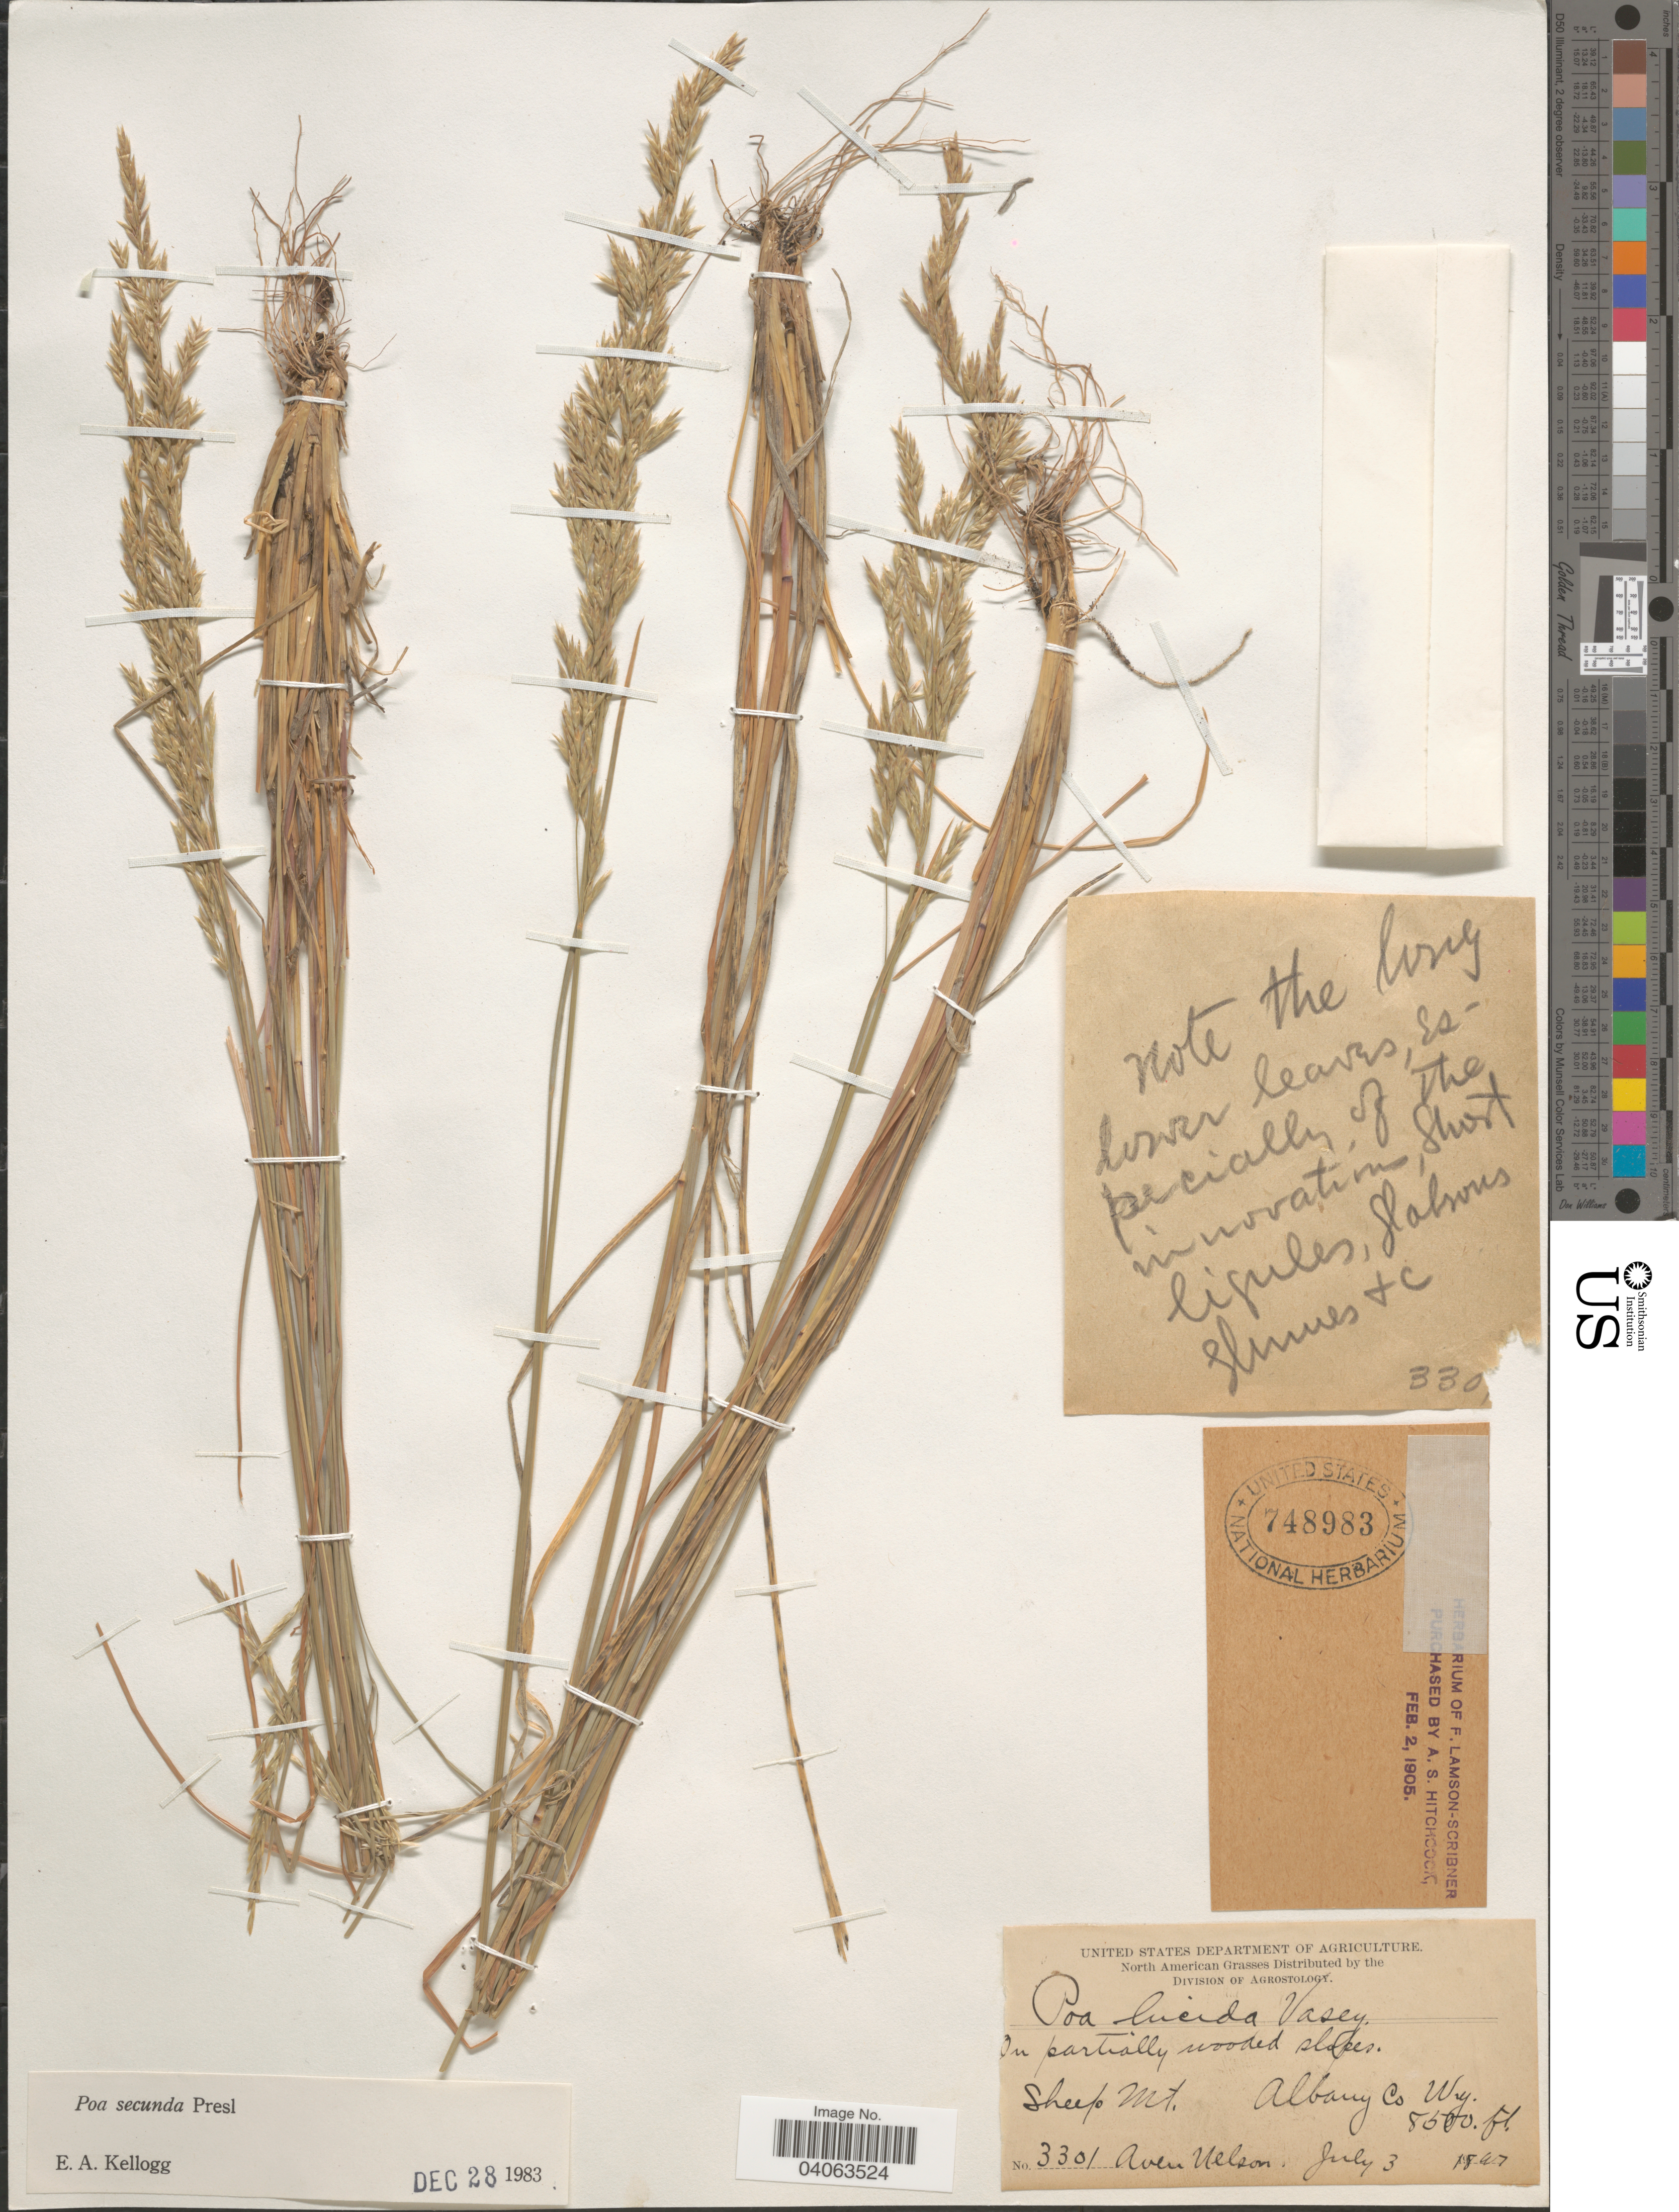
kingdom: Plantae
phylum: Tracheophyta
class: Liliopsida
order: Poales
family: Poaceae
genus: Poa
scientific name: Poa secunda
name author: J. Presl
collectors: A. Nelson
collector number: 3301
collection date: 1897-07-03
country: United States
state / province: Wyoming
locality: In partially wooded slopes. Sheep Mt. Albany Co.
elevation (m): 2591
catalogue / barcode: US 748983